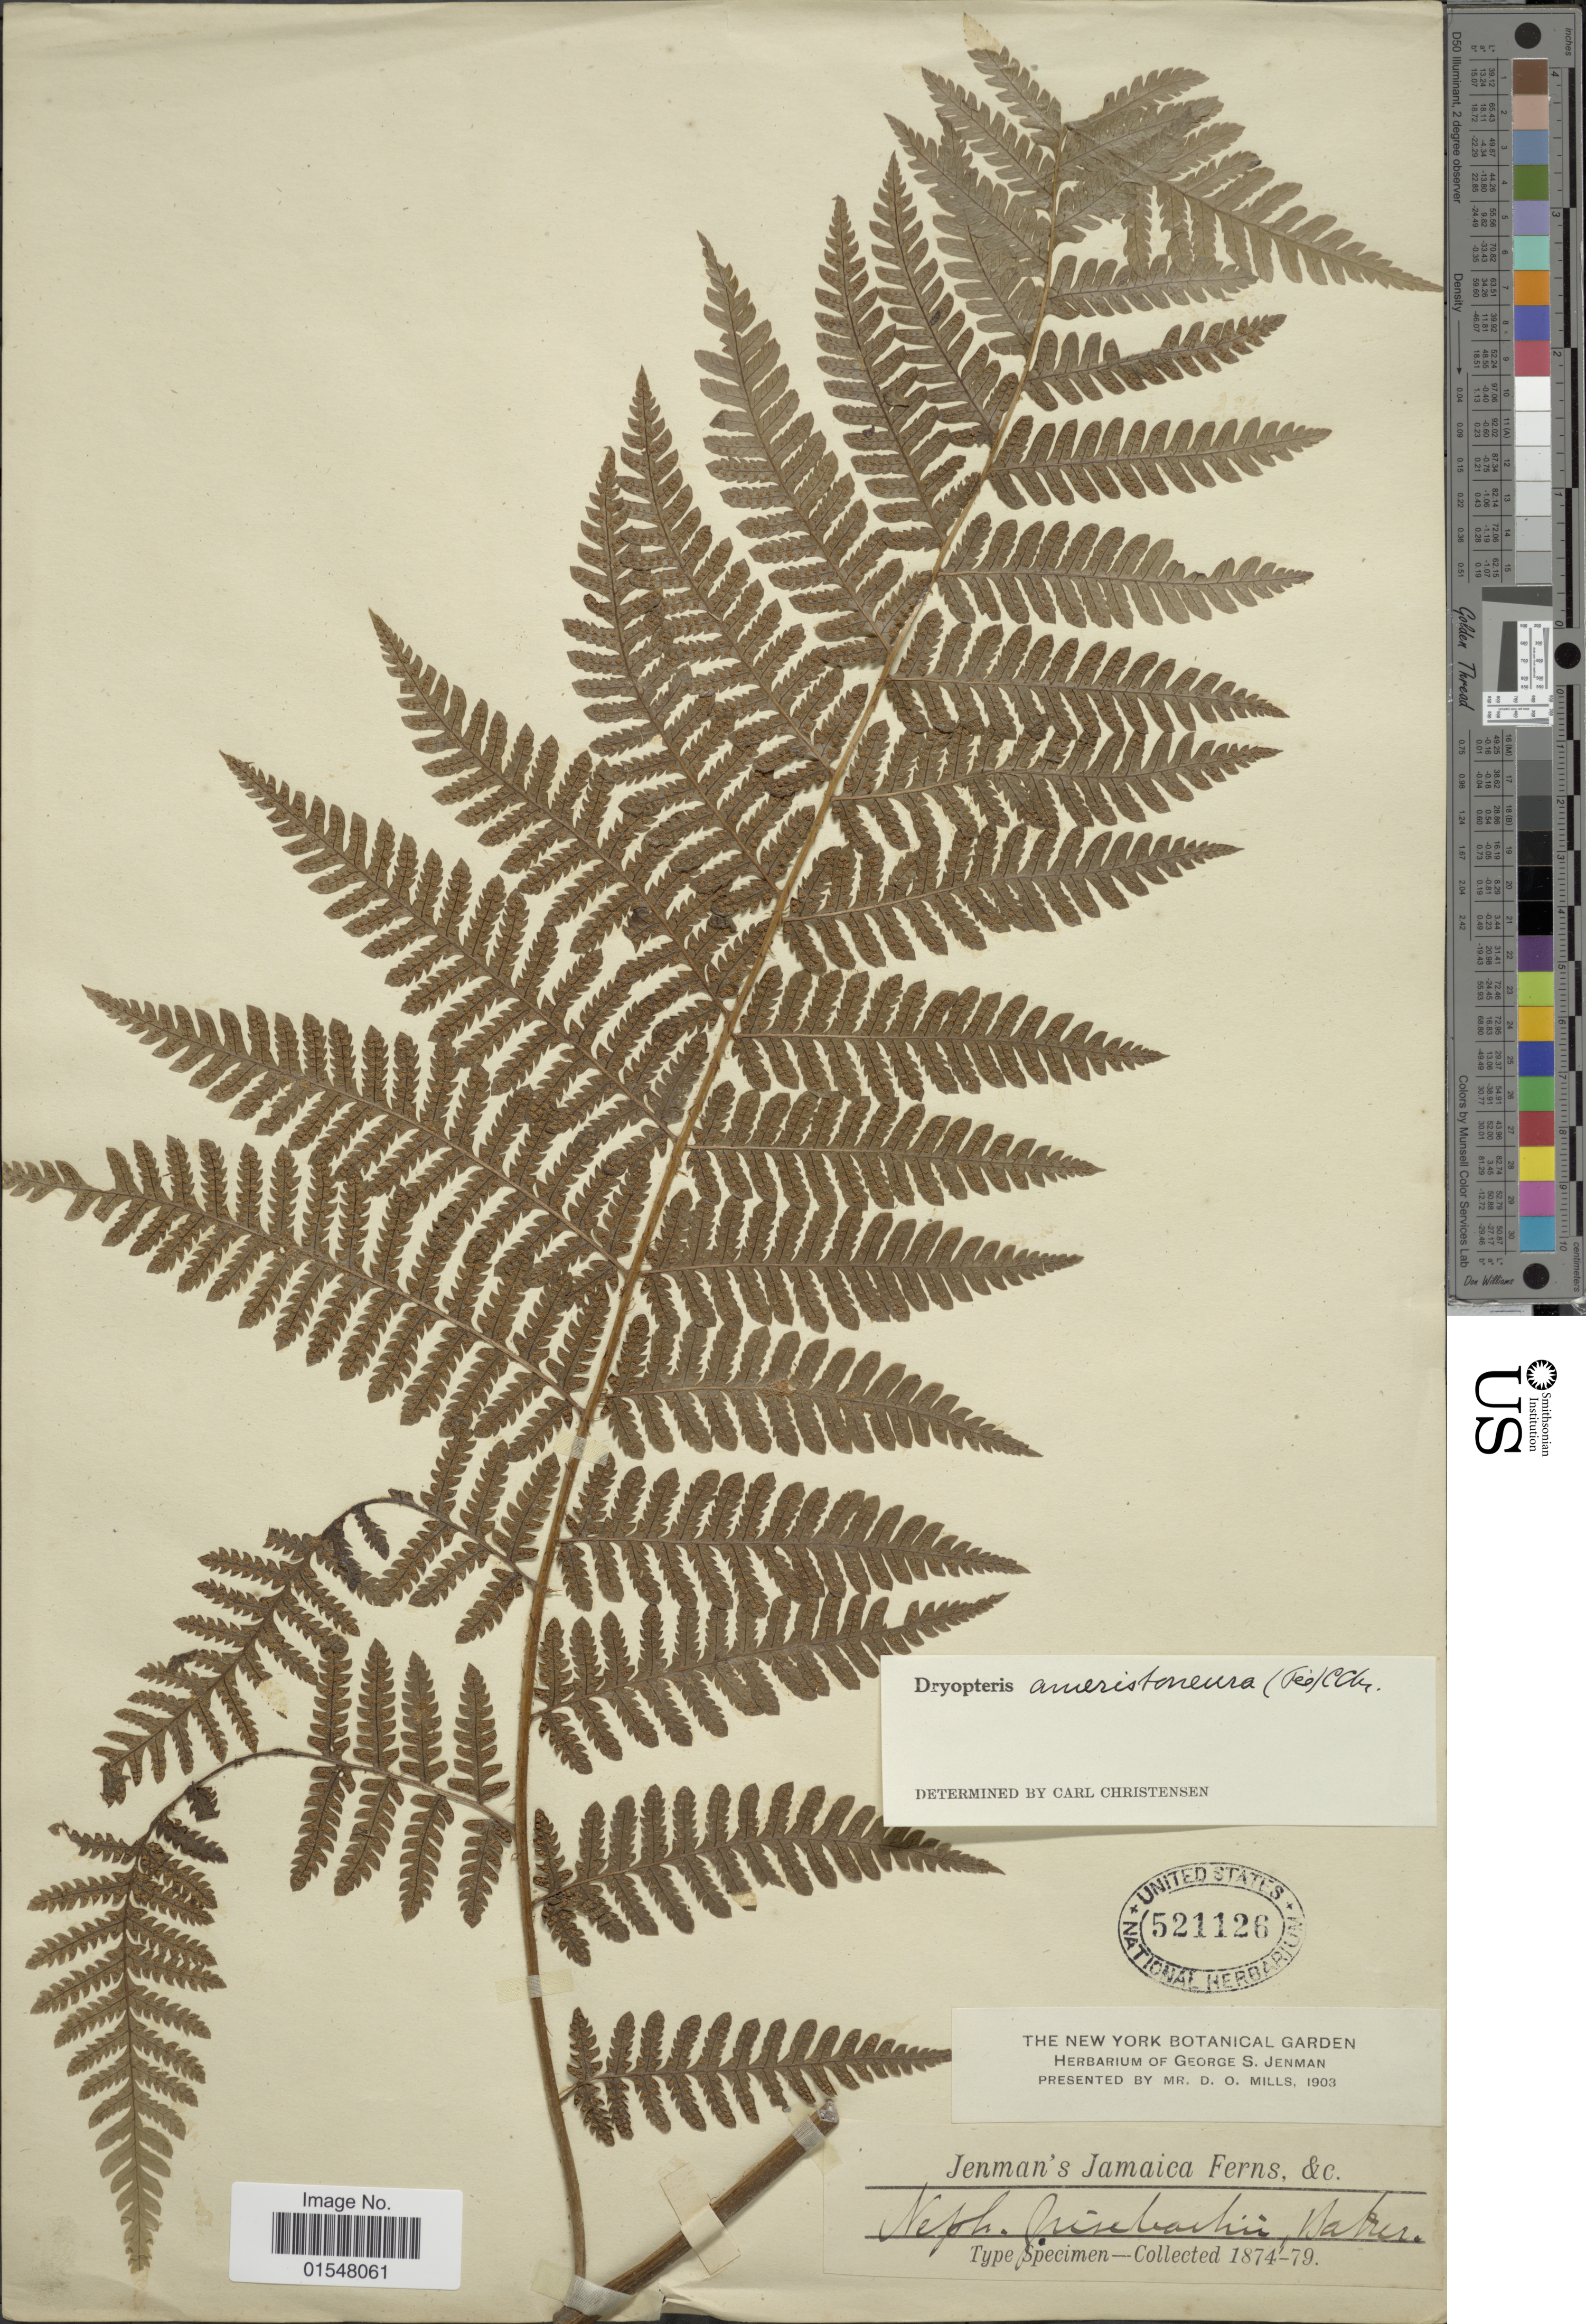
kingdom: Plantae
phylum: Tracheophyta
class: Polypodiopsida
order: Polypodiales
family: Dryopteridaceae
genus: Ctenitis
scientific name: Ctenitis grisebachii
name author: (Baker) Ching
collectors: G. S. Jenman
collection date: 1874/1879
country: Jamaica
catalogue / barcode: US 521126